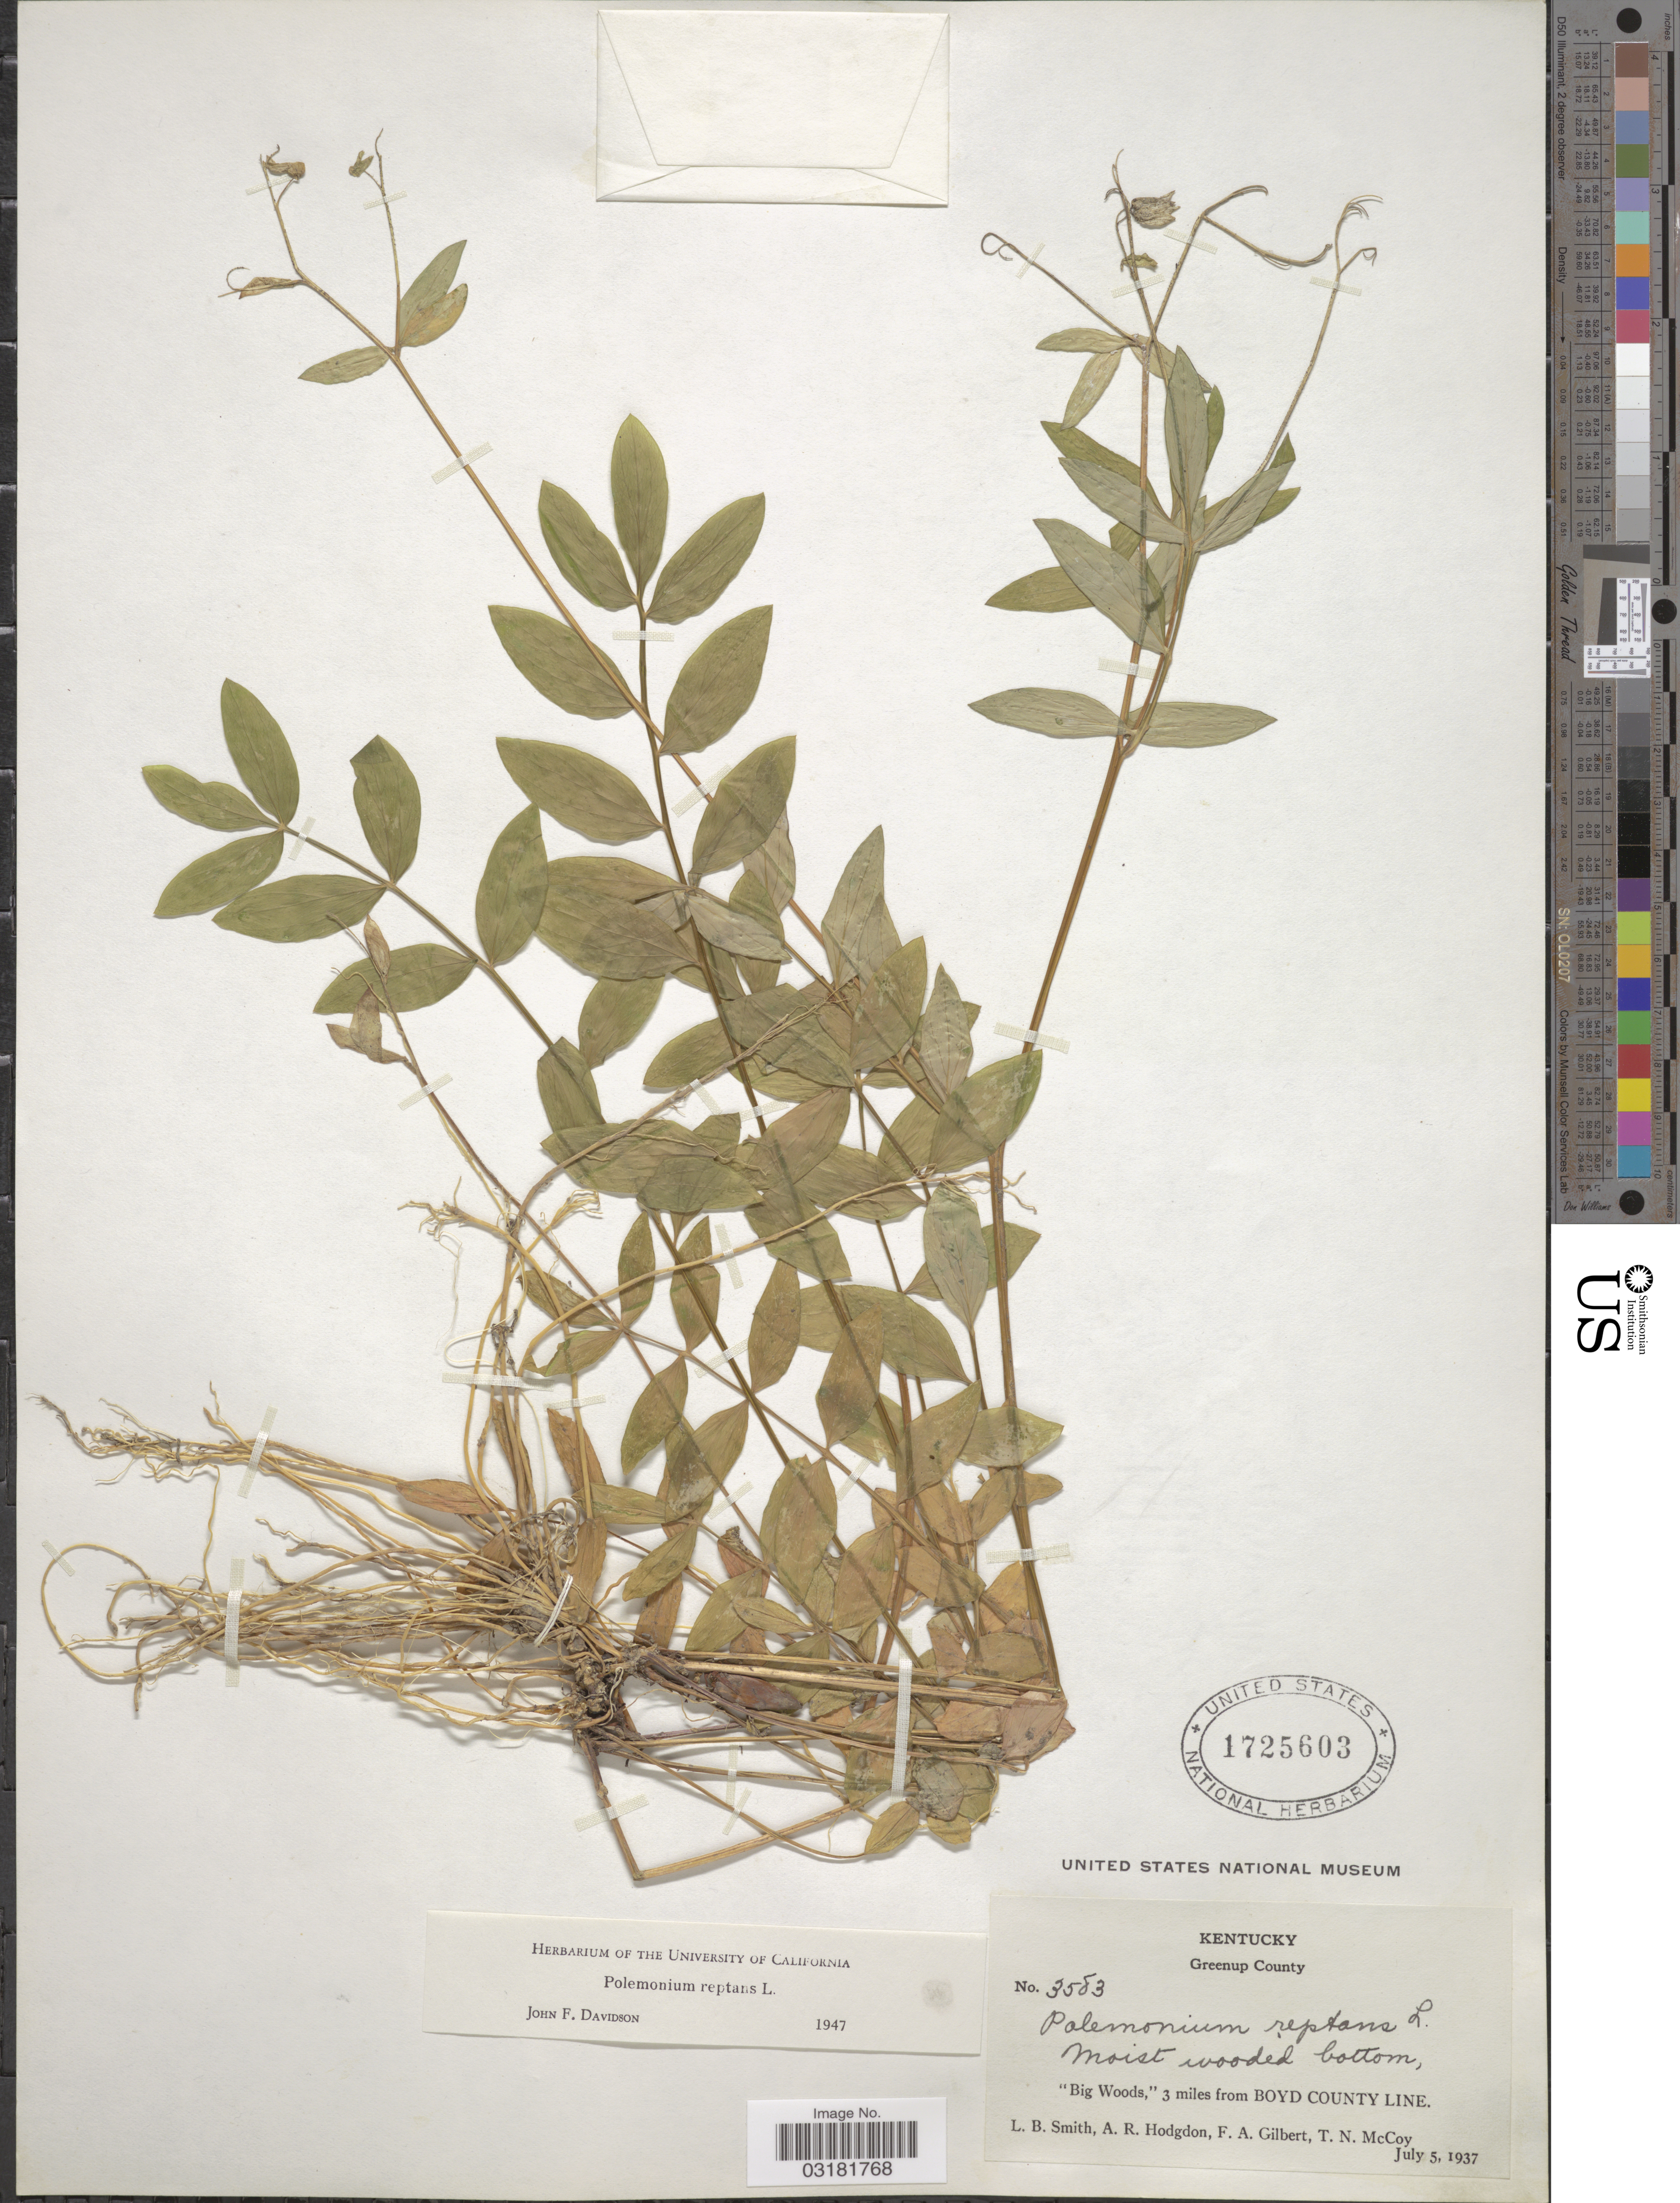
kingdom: Plantae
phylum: Tracheophyta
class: Magnoliopsida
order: Ericales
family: Polemoniaceae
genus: Polemonium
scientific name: Polemonium reptans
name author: L.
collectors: L. Smith, A. R. Hodgdon, F. A. Gilbert & T. N. McCoy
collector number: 3583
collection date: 1937-07-05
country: United States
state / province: Kentucky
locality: Greenup County. "Big Woods," 3 miles Boyd County Line.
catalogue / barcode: US 1725603